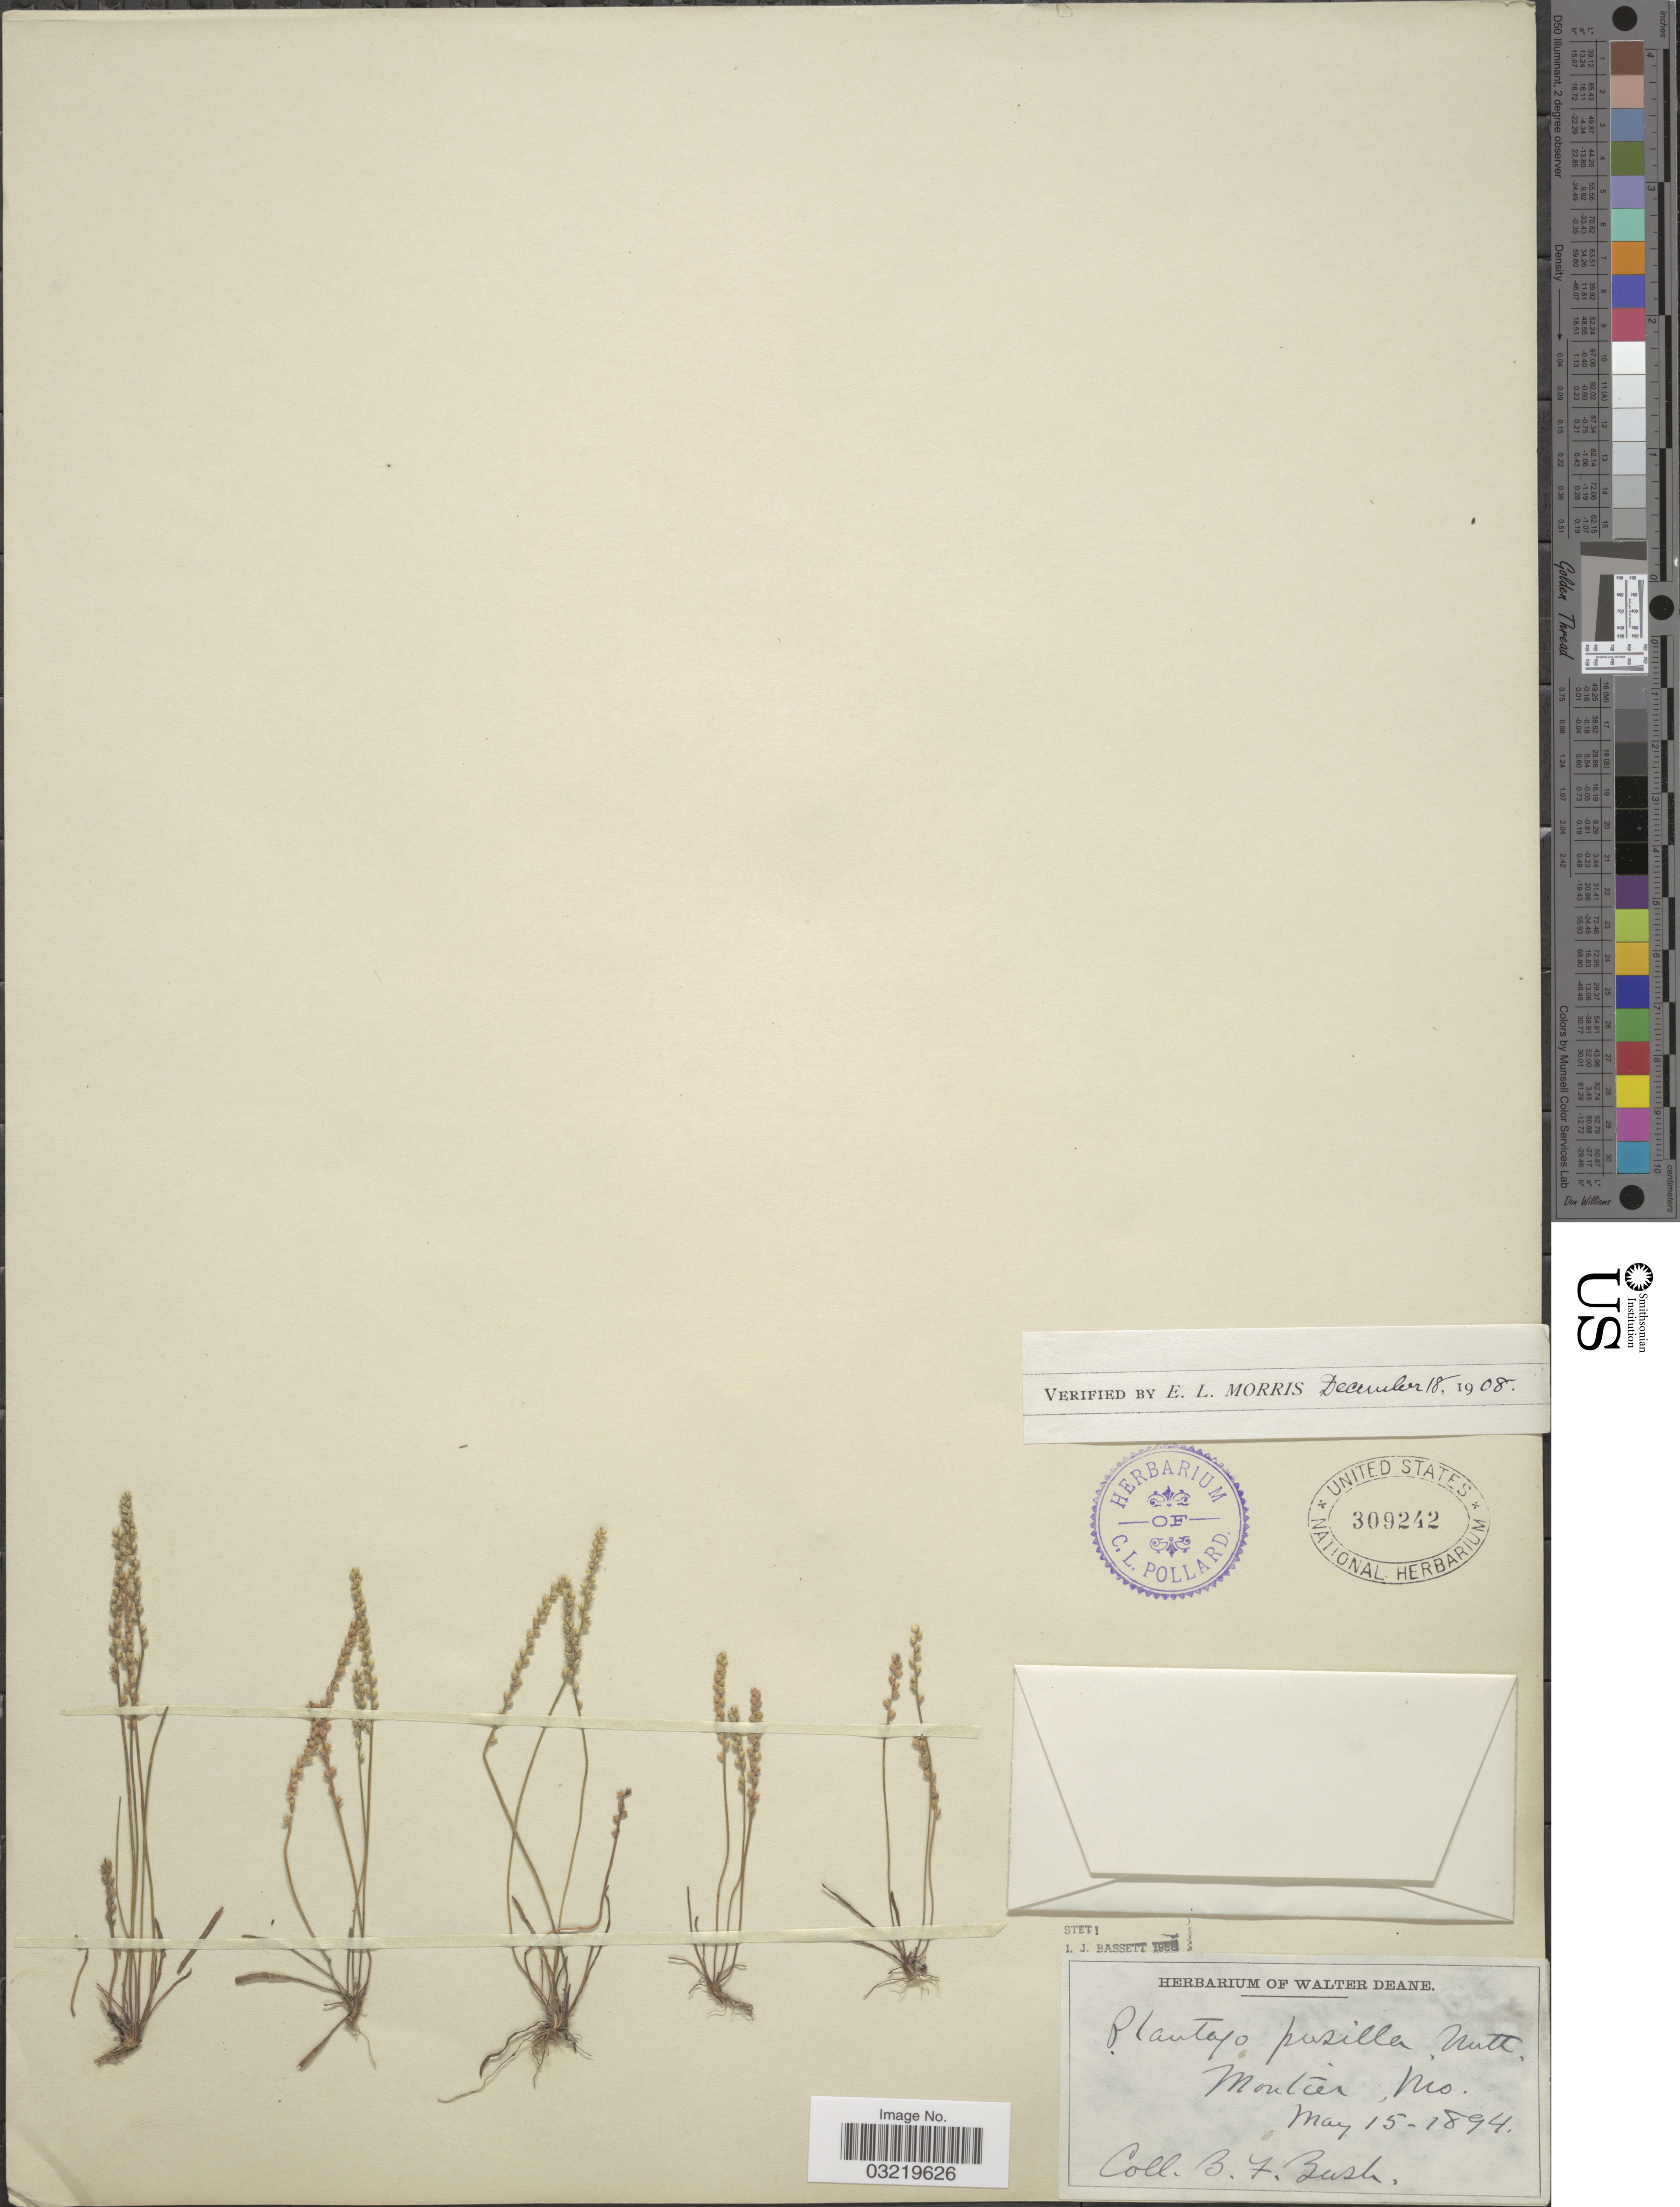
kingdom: Plantae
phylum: Tracheophyta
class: Magnoliopsida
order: Lamiales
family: Plantaginaceae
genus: Plantago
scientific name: Plantago pusilla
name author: Nutt.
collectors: B. F. Bush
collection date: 1894-05-15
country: United States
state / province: Missouri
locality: Montier.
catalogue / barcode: US 309242